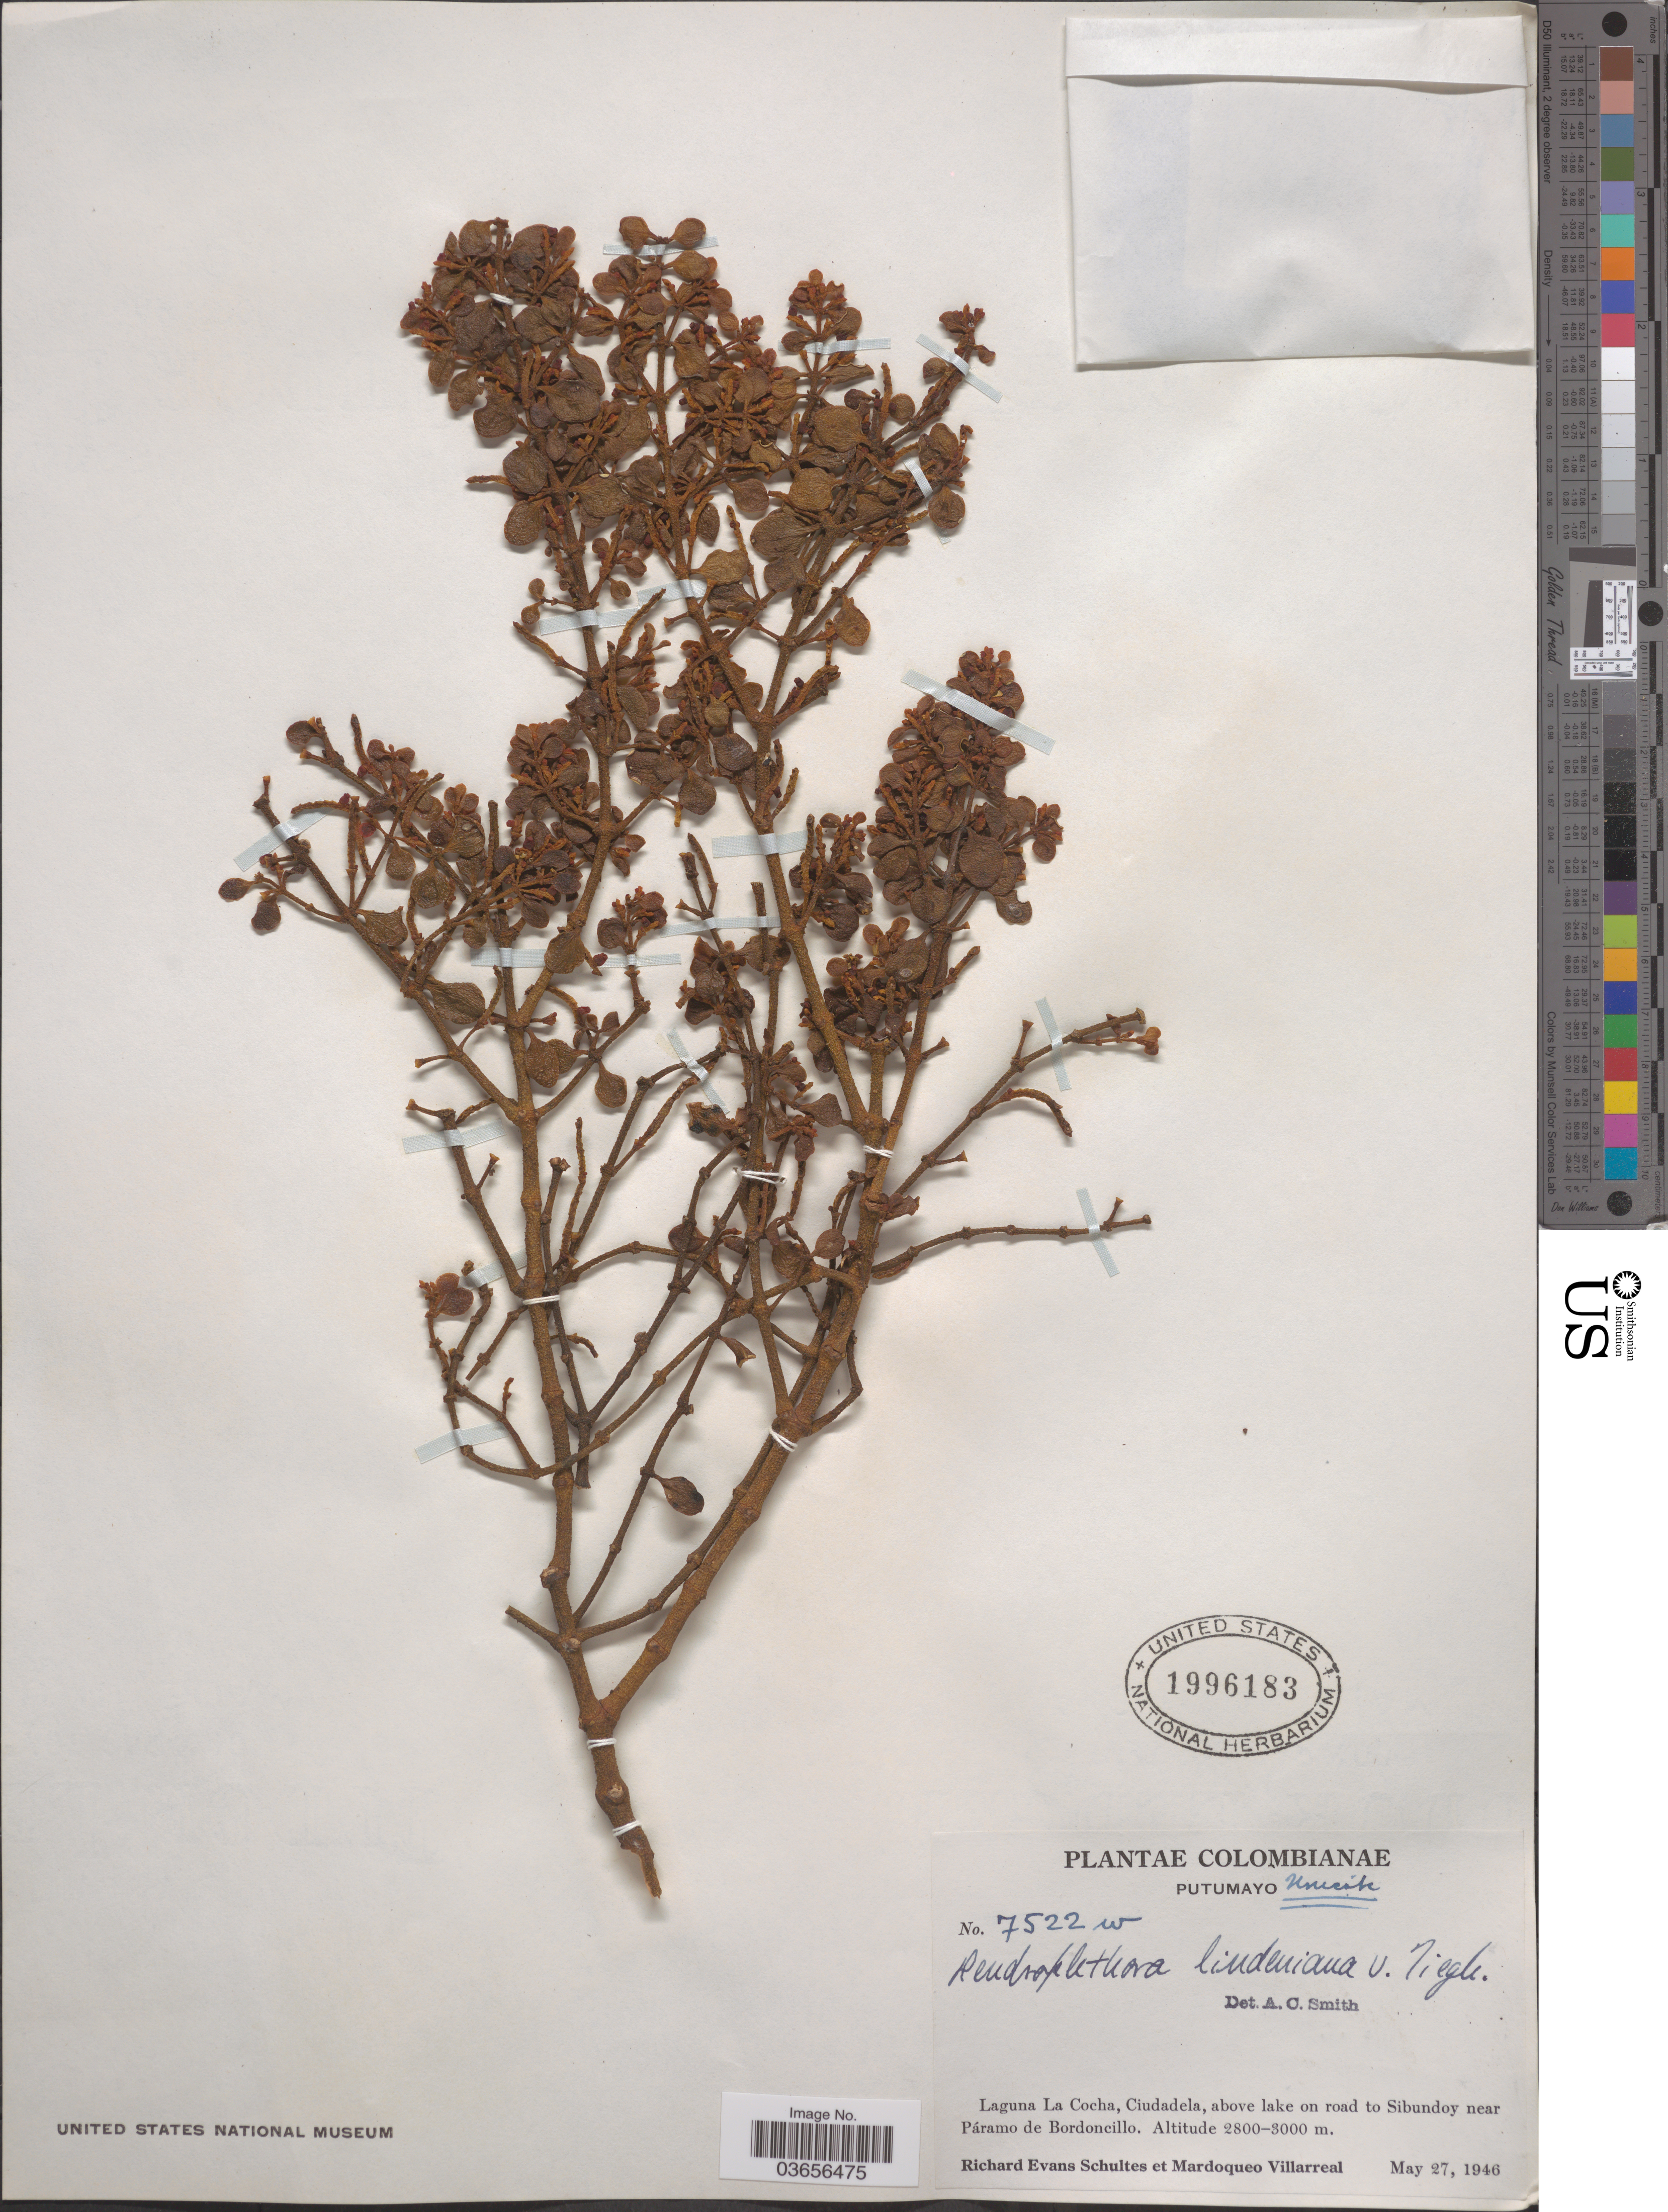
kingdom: Plantae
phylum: Tracheophyta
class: Magnoliopsida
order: Santalales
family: Viscaceae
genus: Dendrophthora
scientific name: Dendrophthora lindeniana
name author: Tiegh.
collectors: R. E. Schultes & M. Villarreal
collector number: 7522 W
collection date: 1946-05-27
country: Colombia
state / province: Putumayo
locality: Laguna La Cocha, Ciudadela, above lake on road to Sibundoy near Páramo de Bordoncillo.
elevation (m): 2800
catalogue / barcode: US 1996183